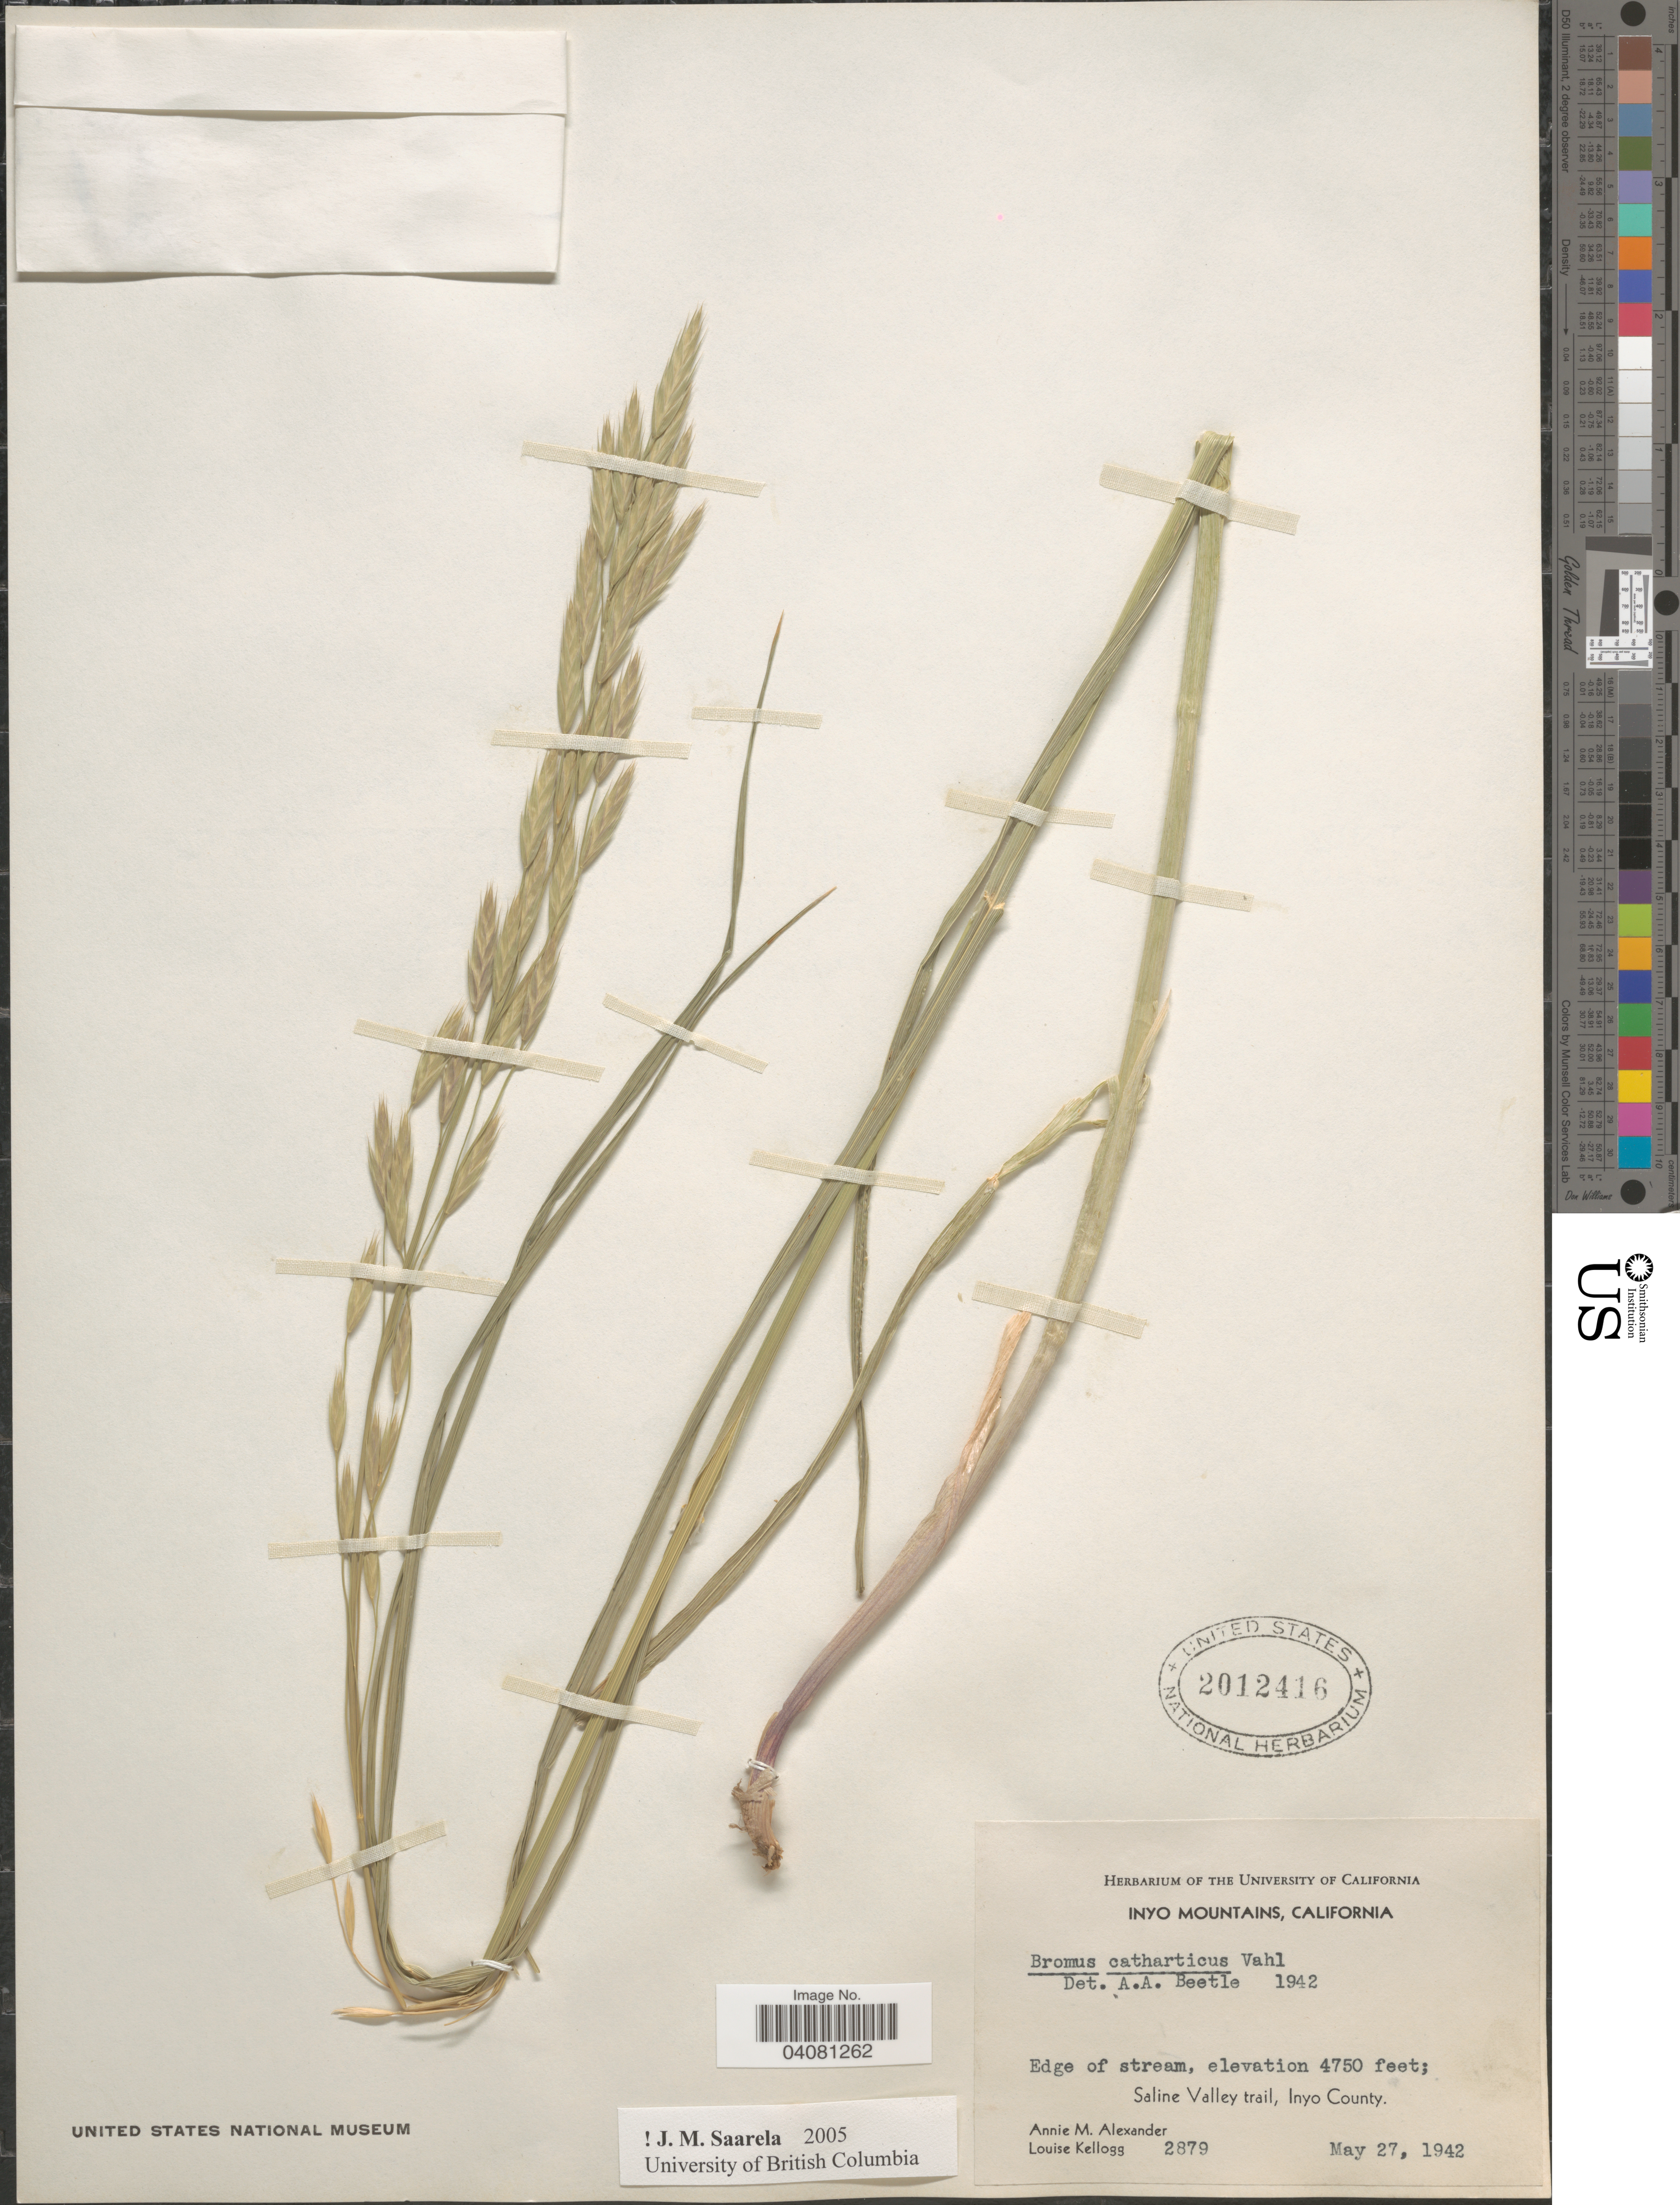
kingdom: Plantae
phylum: Tracheophyta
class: Liliopsida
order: Poales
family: Poaceae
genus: Bromus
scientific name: Bromus catharticus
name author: Vahl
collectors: A. M. Alexander & L. Kellogg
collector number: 2879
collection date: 1942-05-27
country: United States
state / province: California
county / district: Inyo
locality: Inyo Mountains. Edge of stream. Saline Valley trail, Inyo County.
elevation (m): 1448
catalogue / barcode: US 2012416